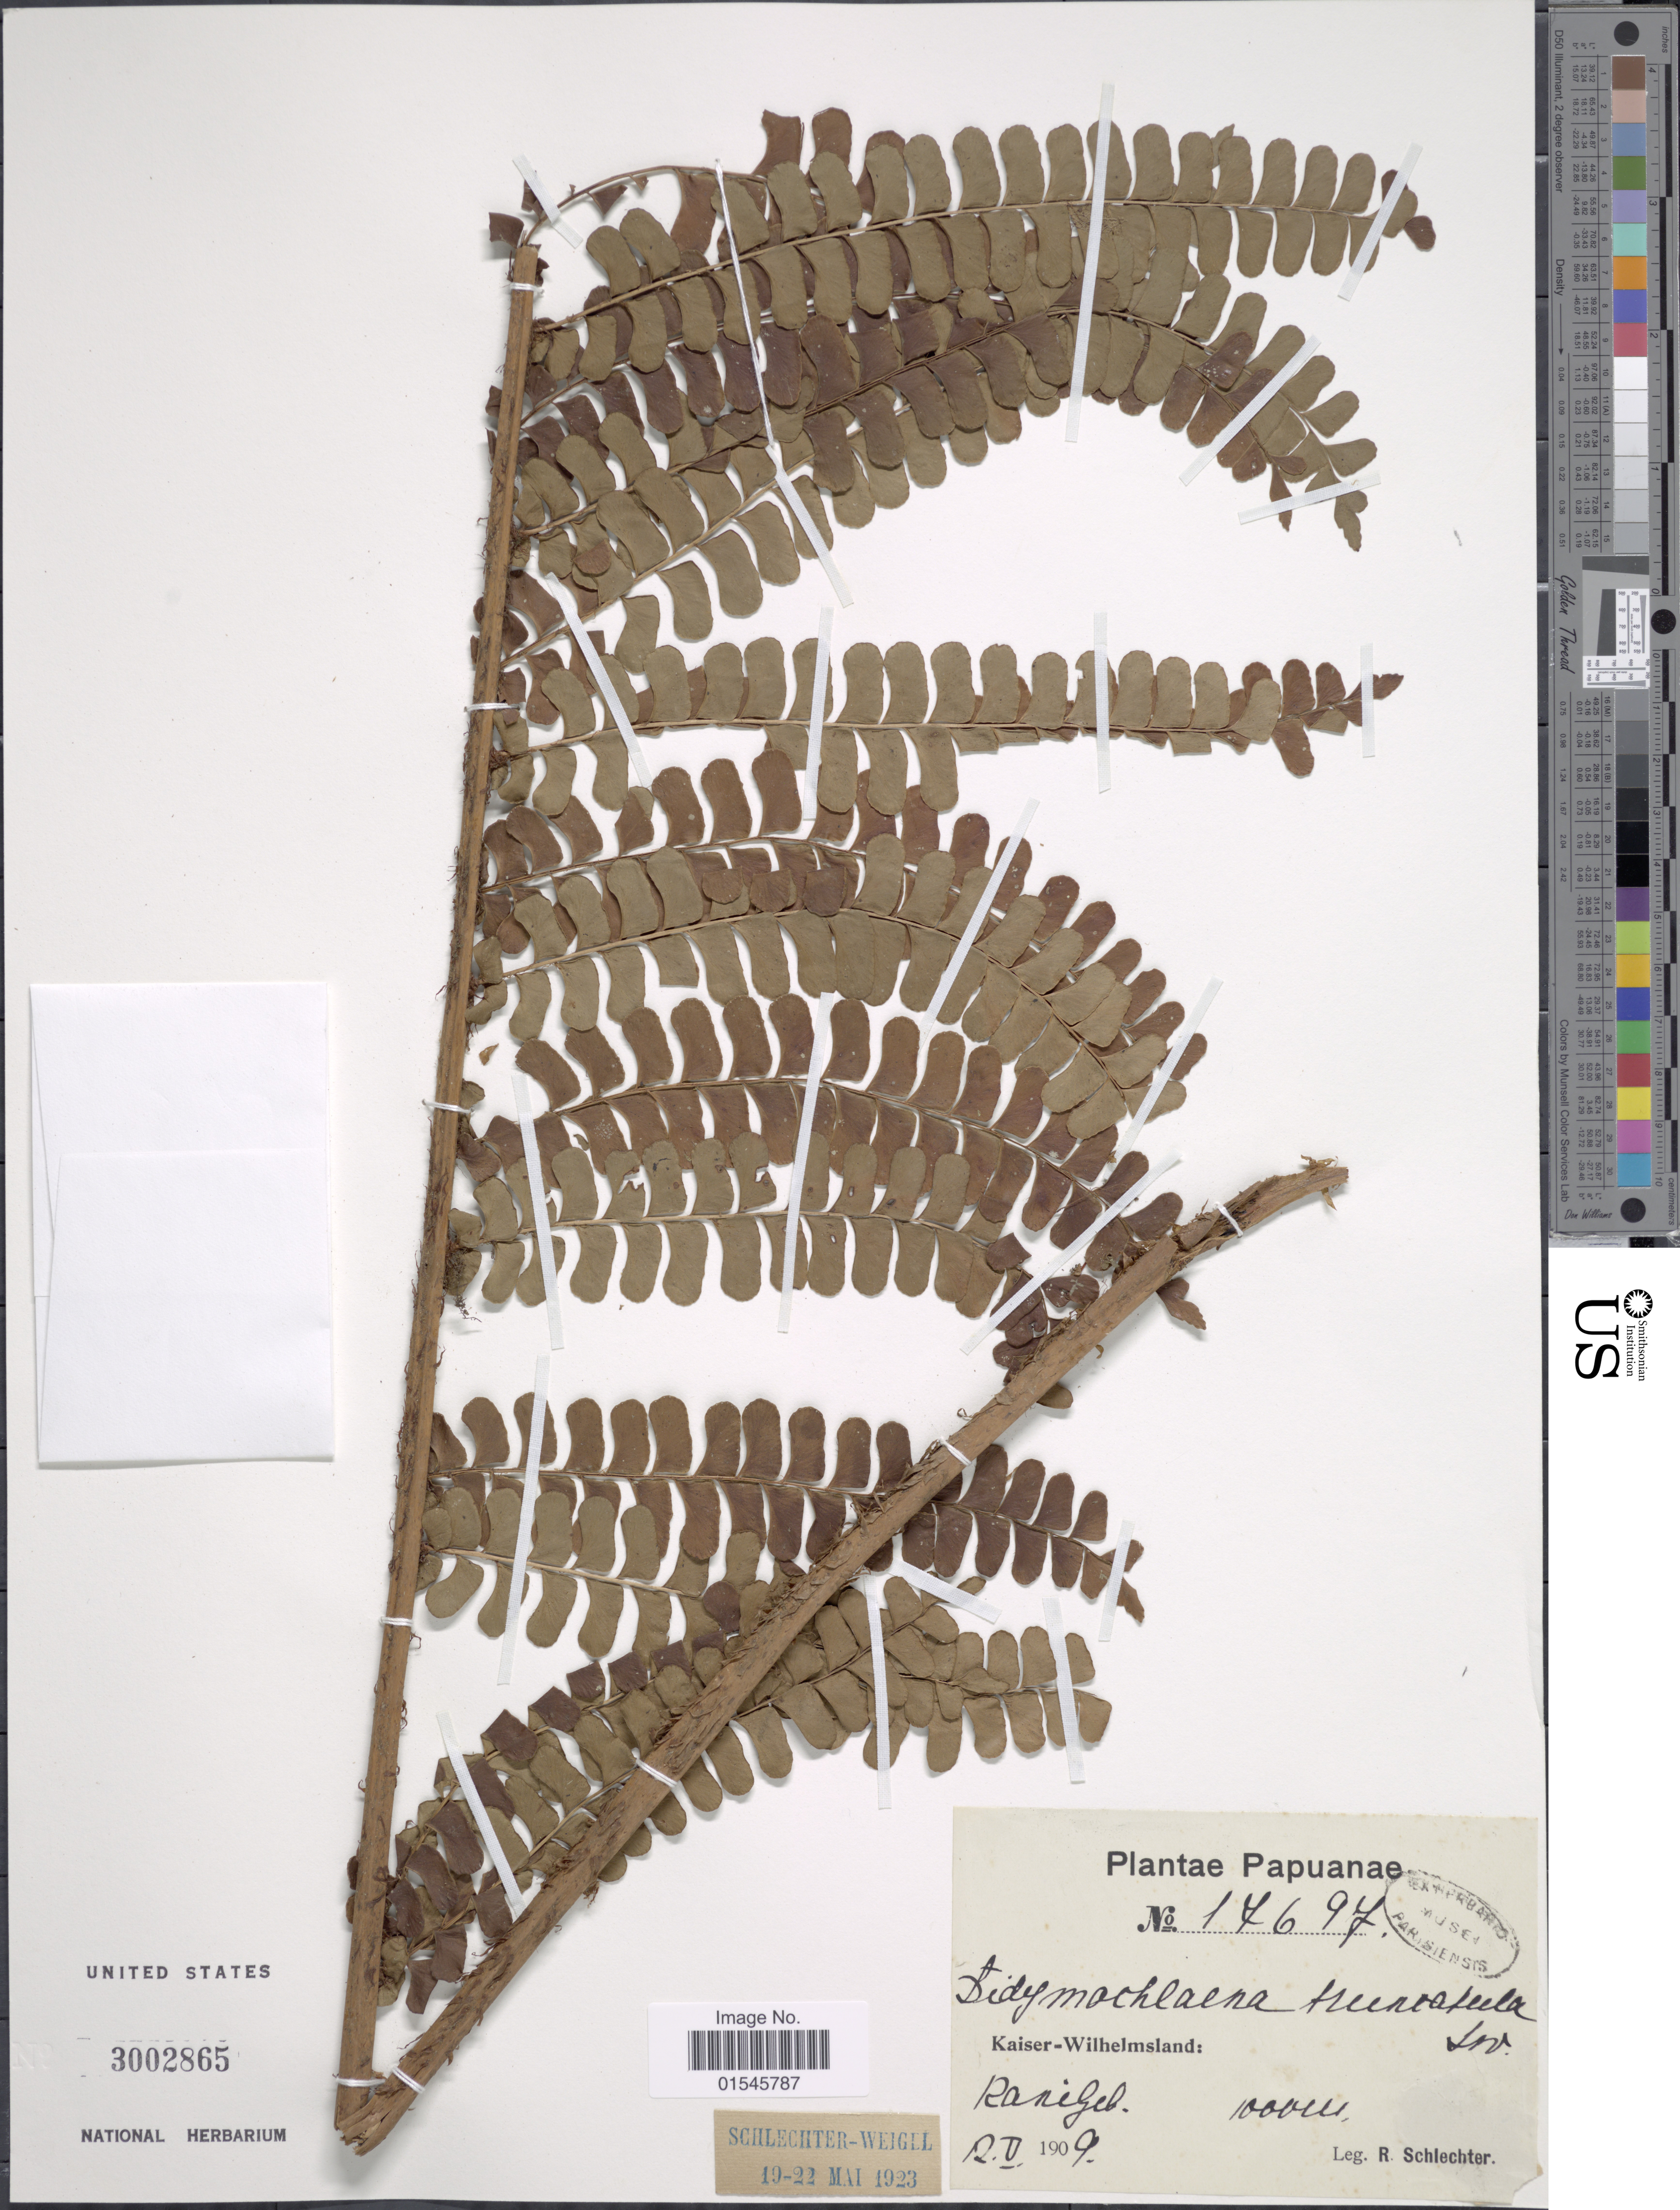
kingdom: Plantae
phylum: Tracheophyta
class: Polypodiopsida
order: Polypodiales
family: Didymochlaenaceae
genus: Didymochlaena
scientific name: Didymochlaena truncatula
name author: (Sw.) J. Sm.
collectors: F. R. R. Schlechter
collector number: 17697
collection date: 1909-05-12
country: Papua New Guinea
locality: Kaiser-Wilhelmsland: Kani geb.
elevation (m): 1000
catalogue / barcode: US 3002865